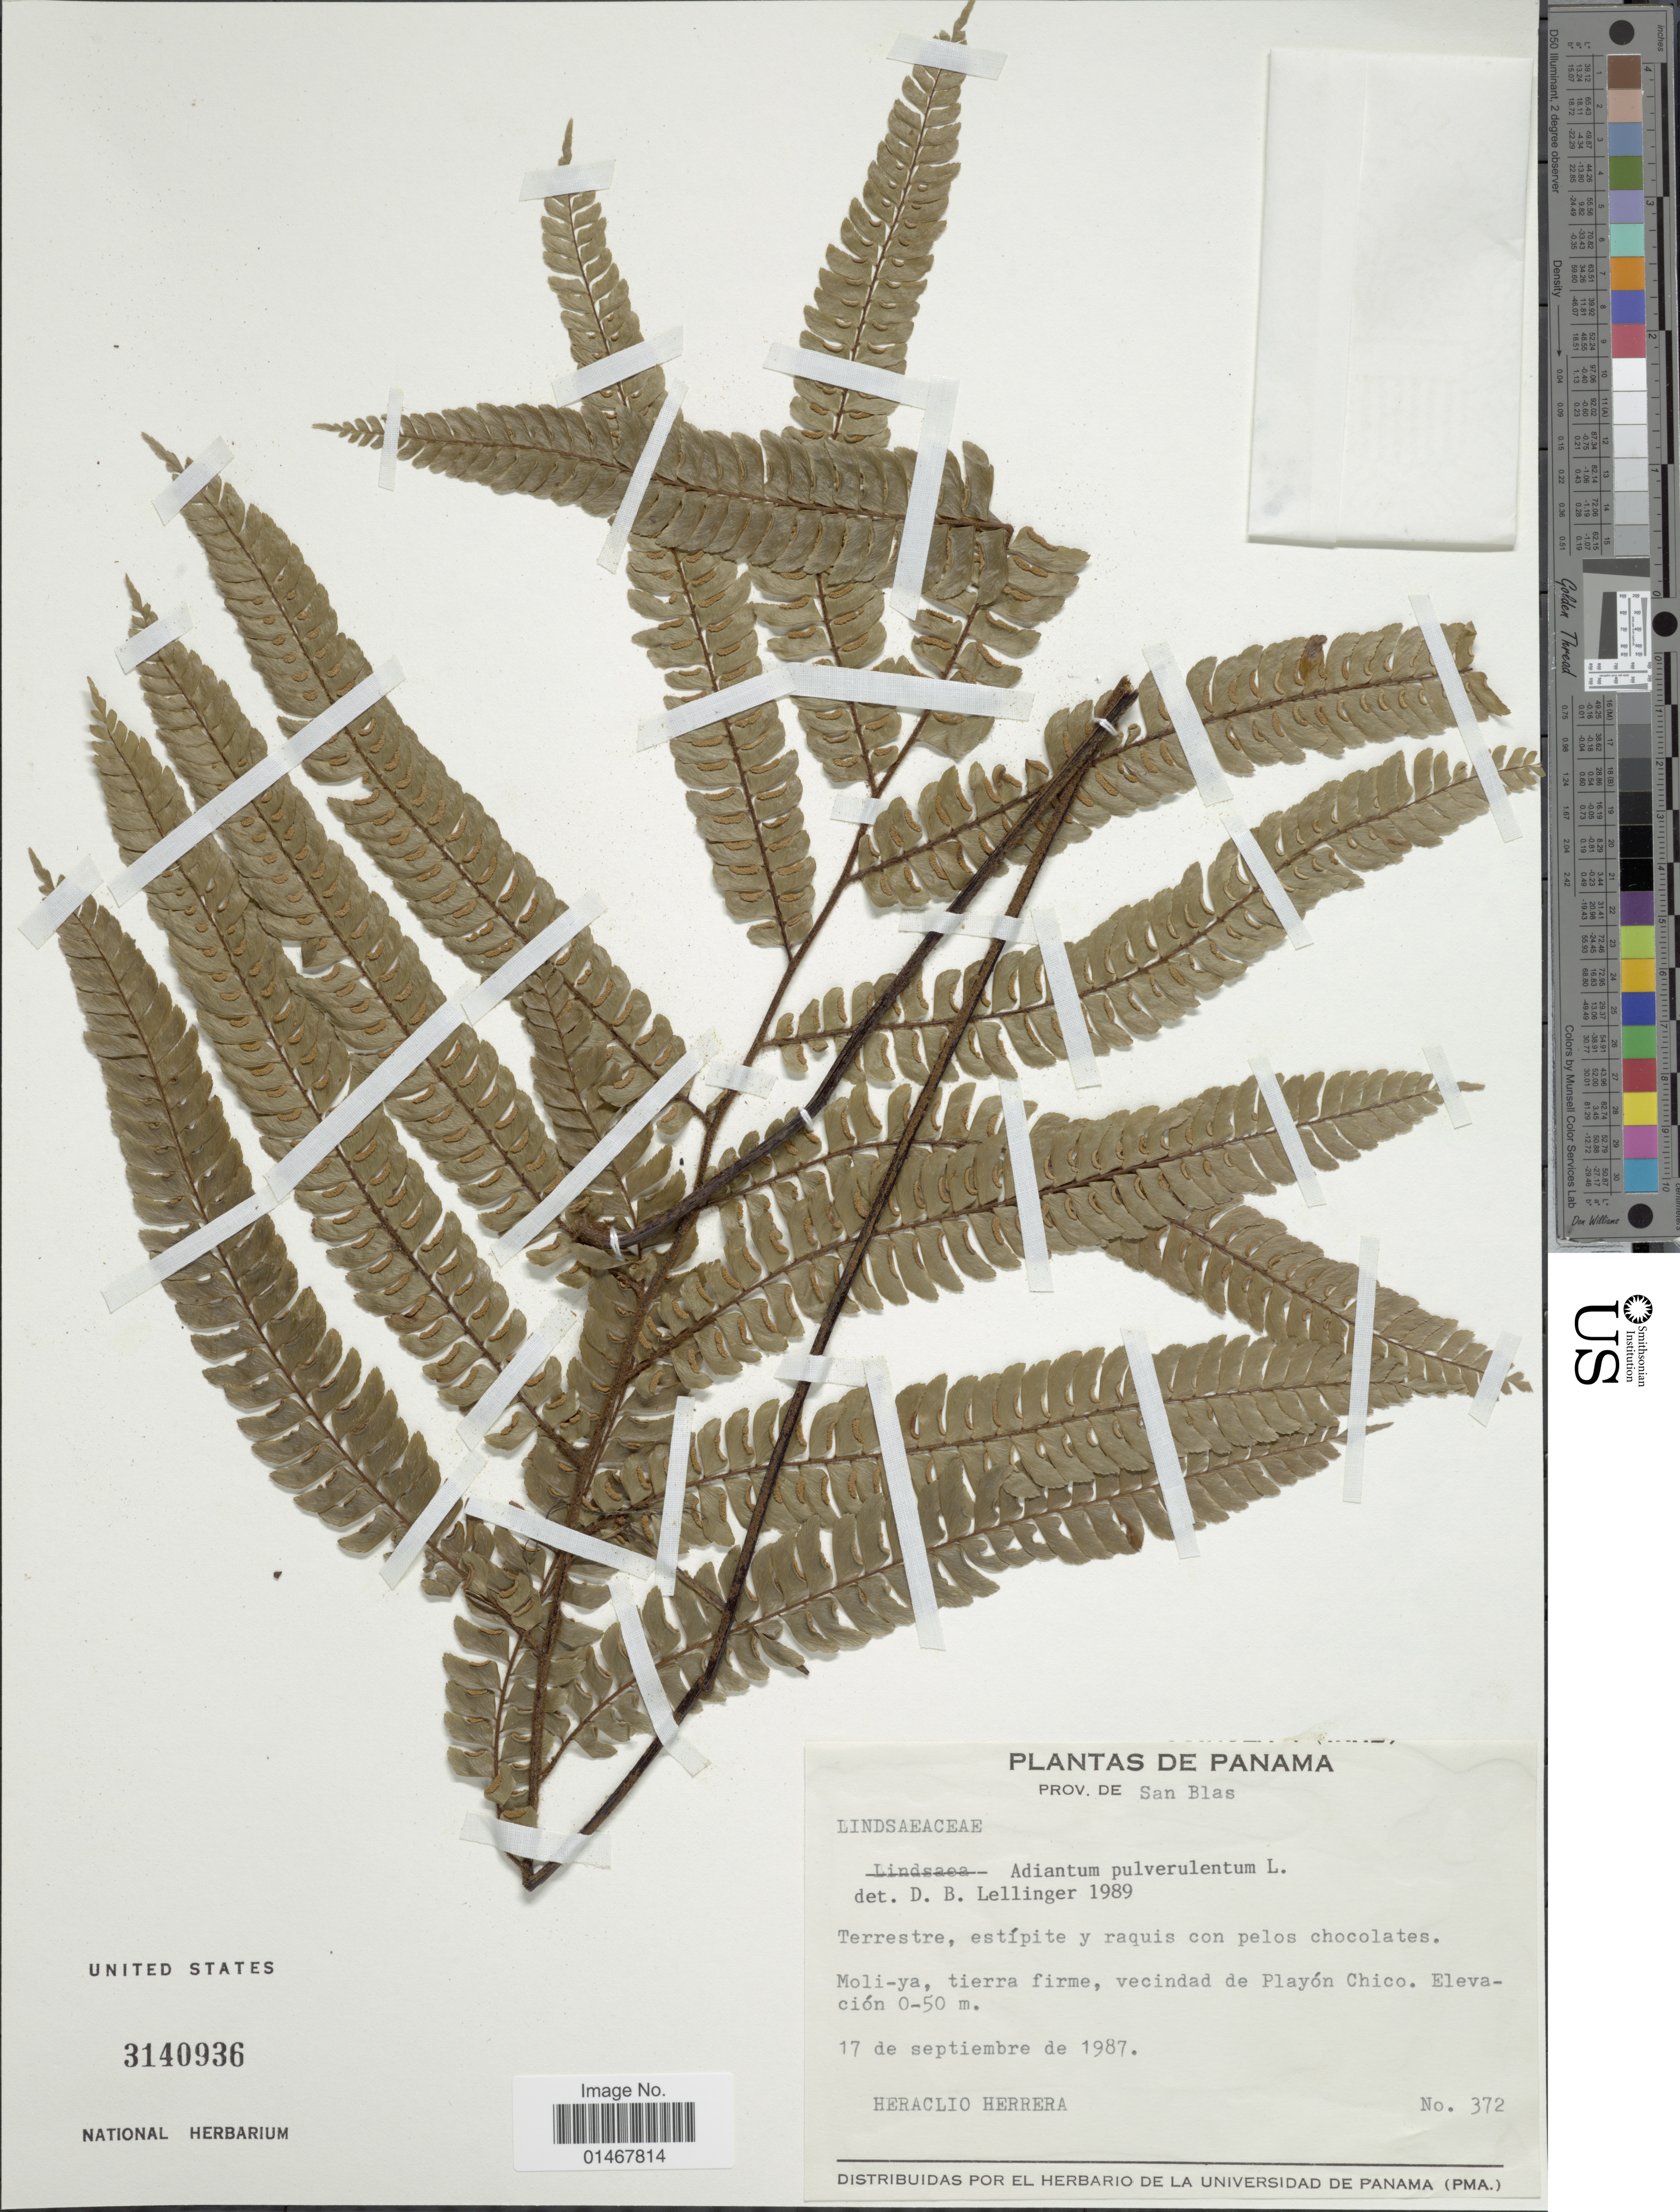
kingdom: Plantae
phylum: Tracheophyta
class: Polypodiopsida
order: Polypodiales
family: Pteridaceae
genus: Adiantum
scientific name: Adiantum pulverulentum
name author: L.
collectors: H. Herrera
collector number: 372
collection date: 1987-09-17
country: Panama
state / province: Kuna Yala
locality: Prov. de San Blas, Moli-ya, tierra firme, vecindad de Playón Chico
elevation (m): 0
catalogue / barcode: US 3140936